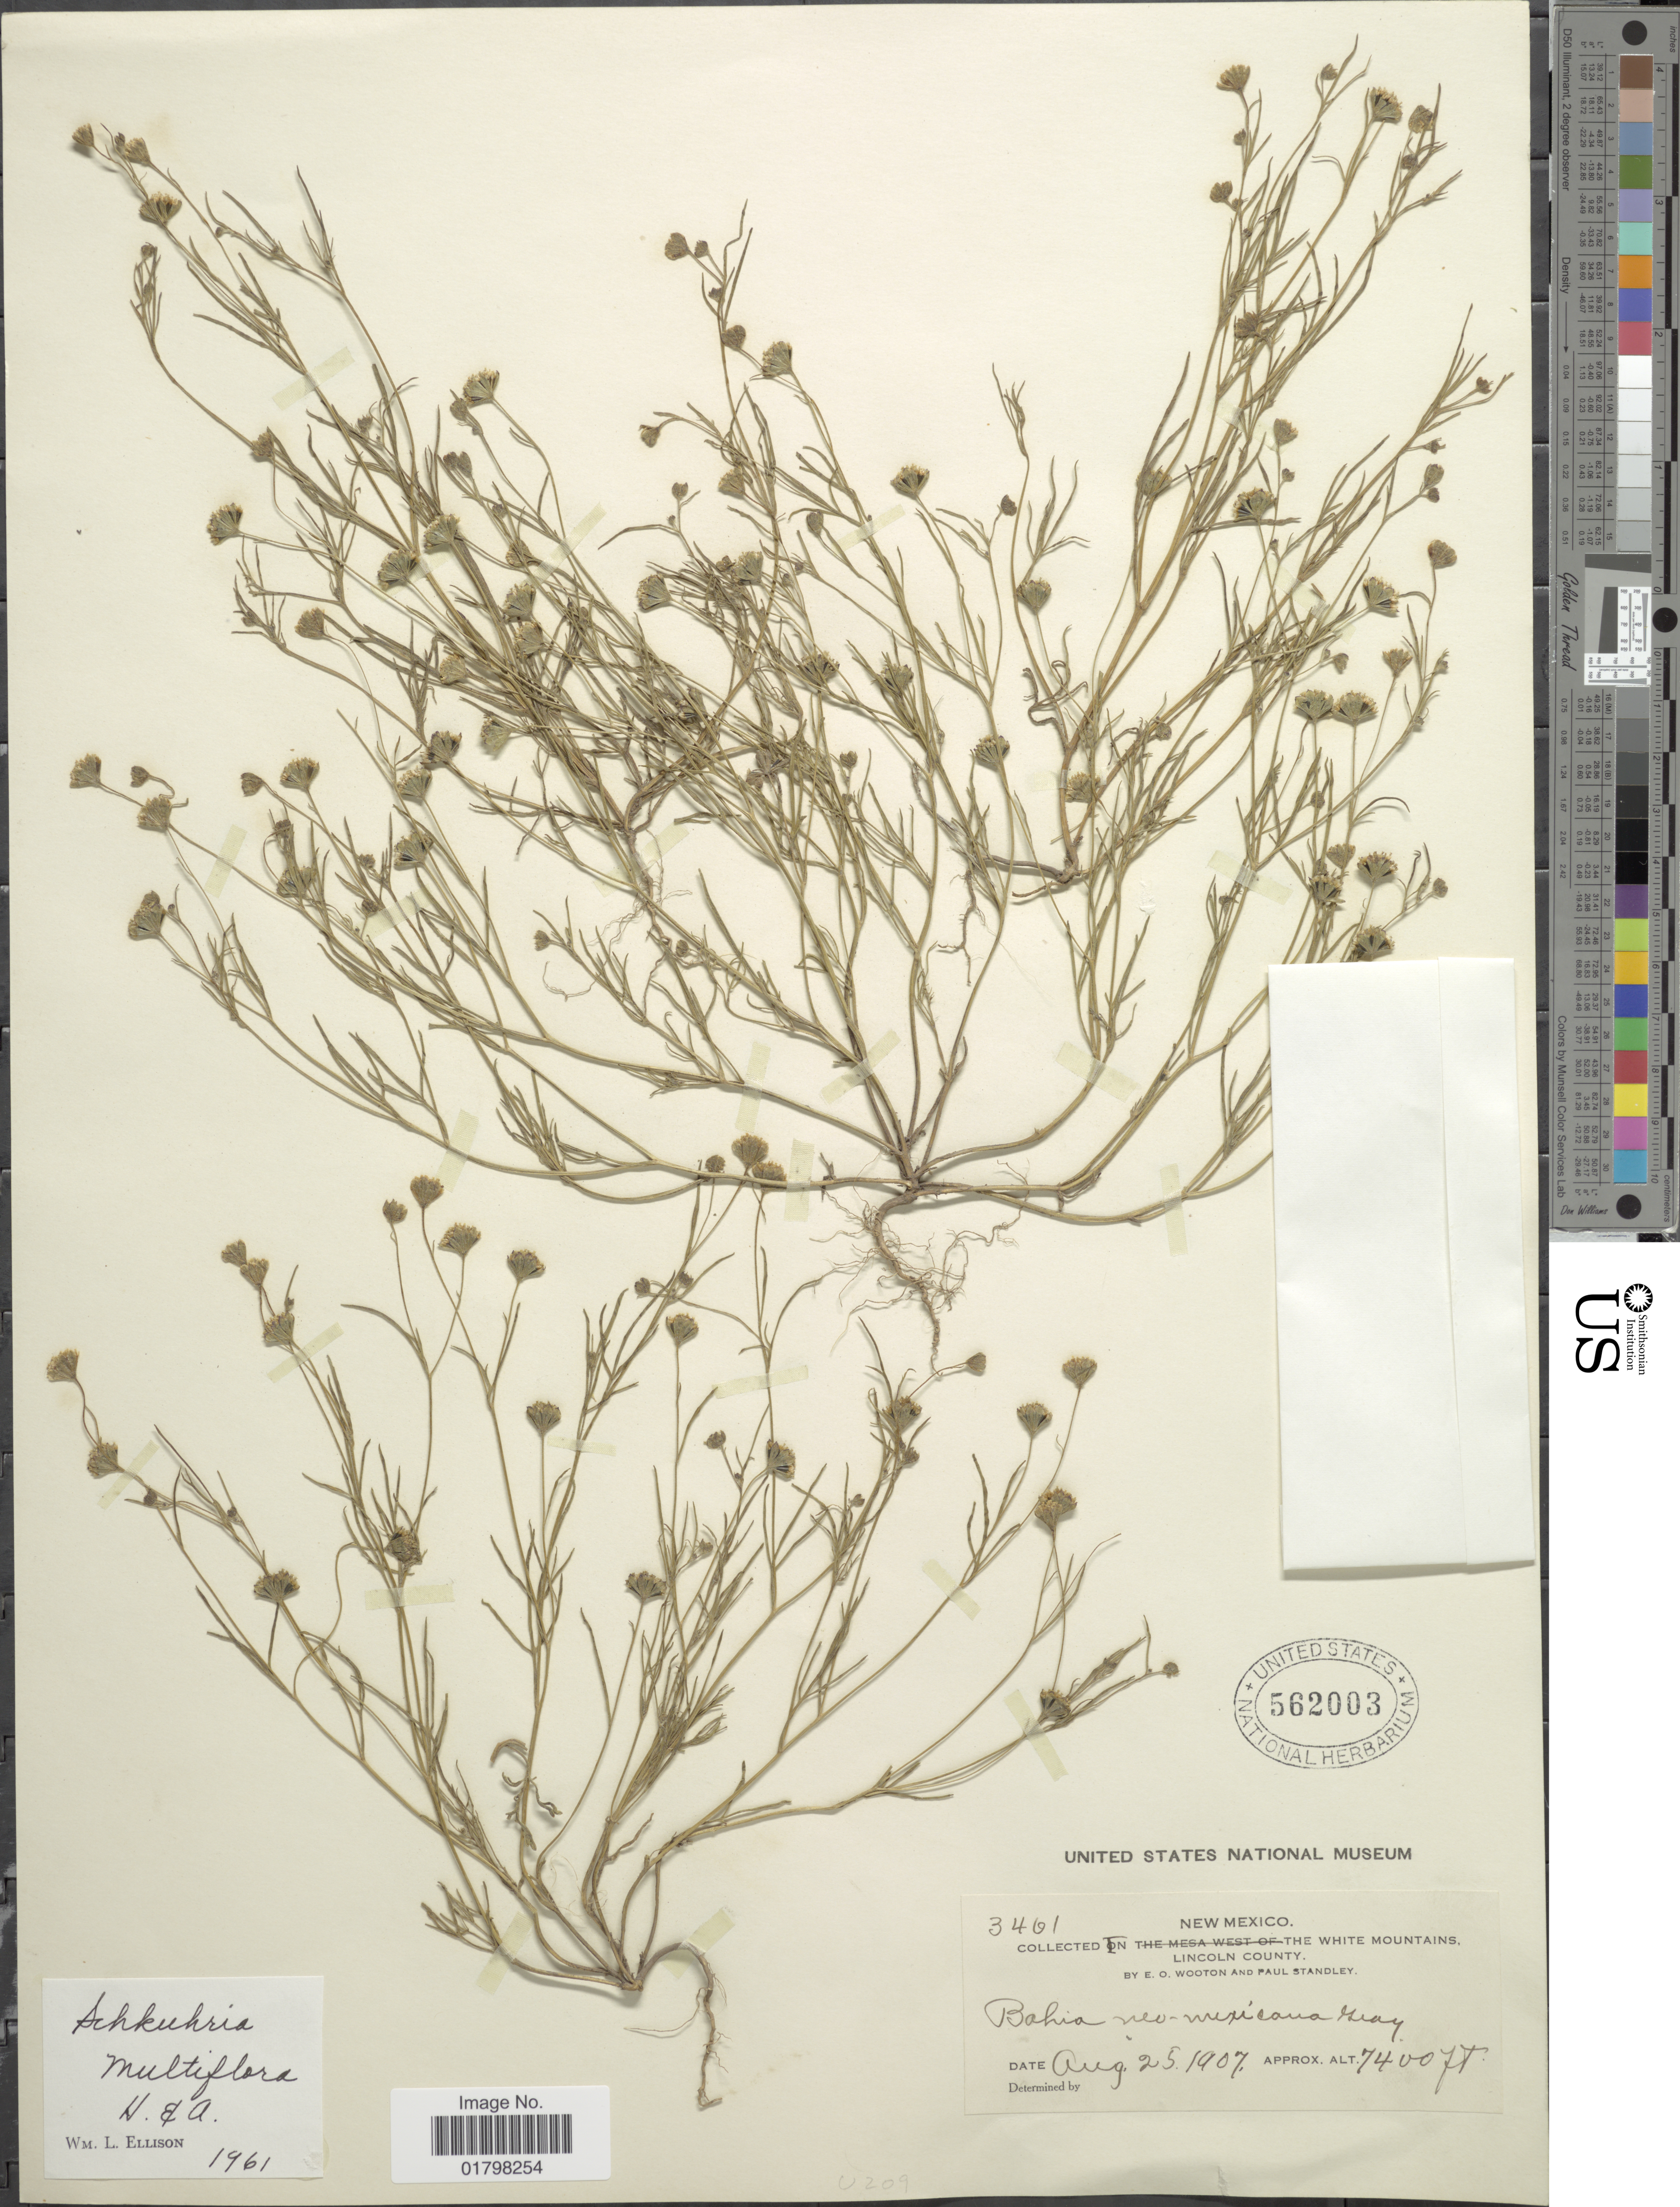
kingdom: Plantae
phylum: Tracheophyta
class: Magnoliopsida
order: Asterales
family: Asteraceae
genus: Schkuhria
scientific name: Schkuhria multiflora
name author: Hook. & Arn.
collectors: E. O. Wooton & P. C. Standley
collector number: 3461*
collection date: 1907-08-25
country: United States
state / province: New Mexico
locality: The White Mountains, Lincoln County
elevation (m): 2256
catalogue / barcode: US 562003